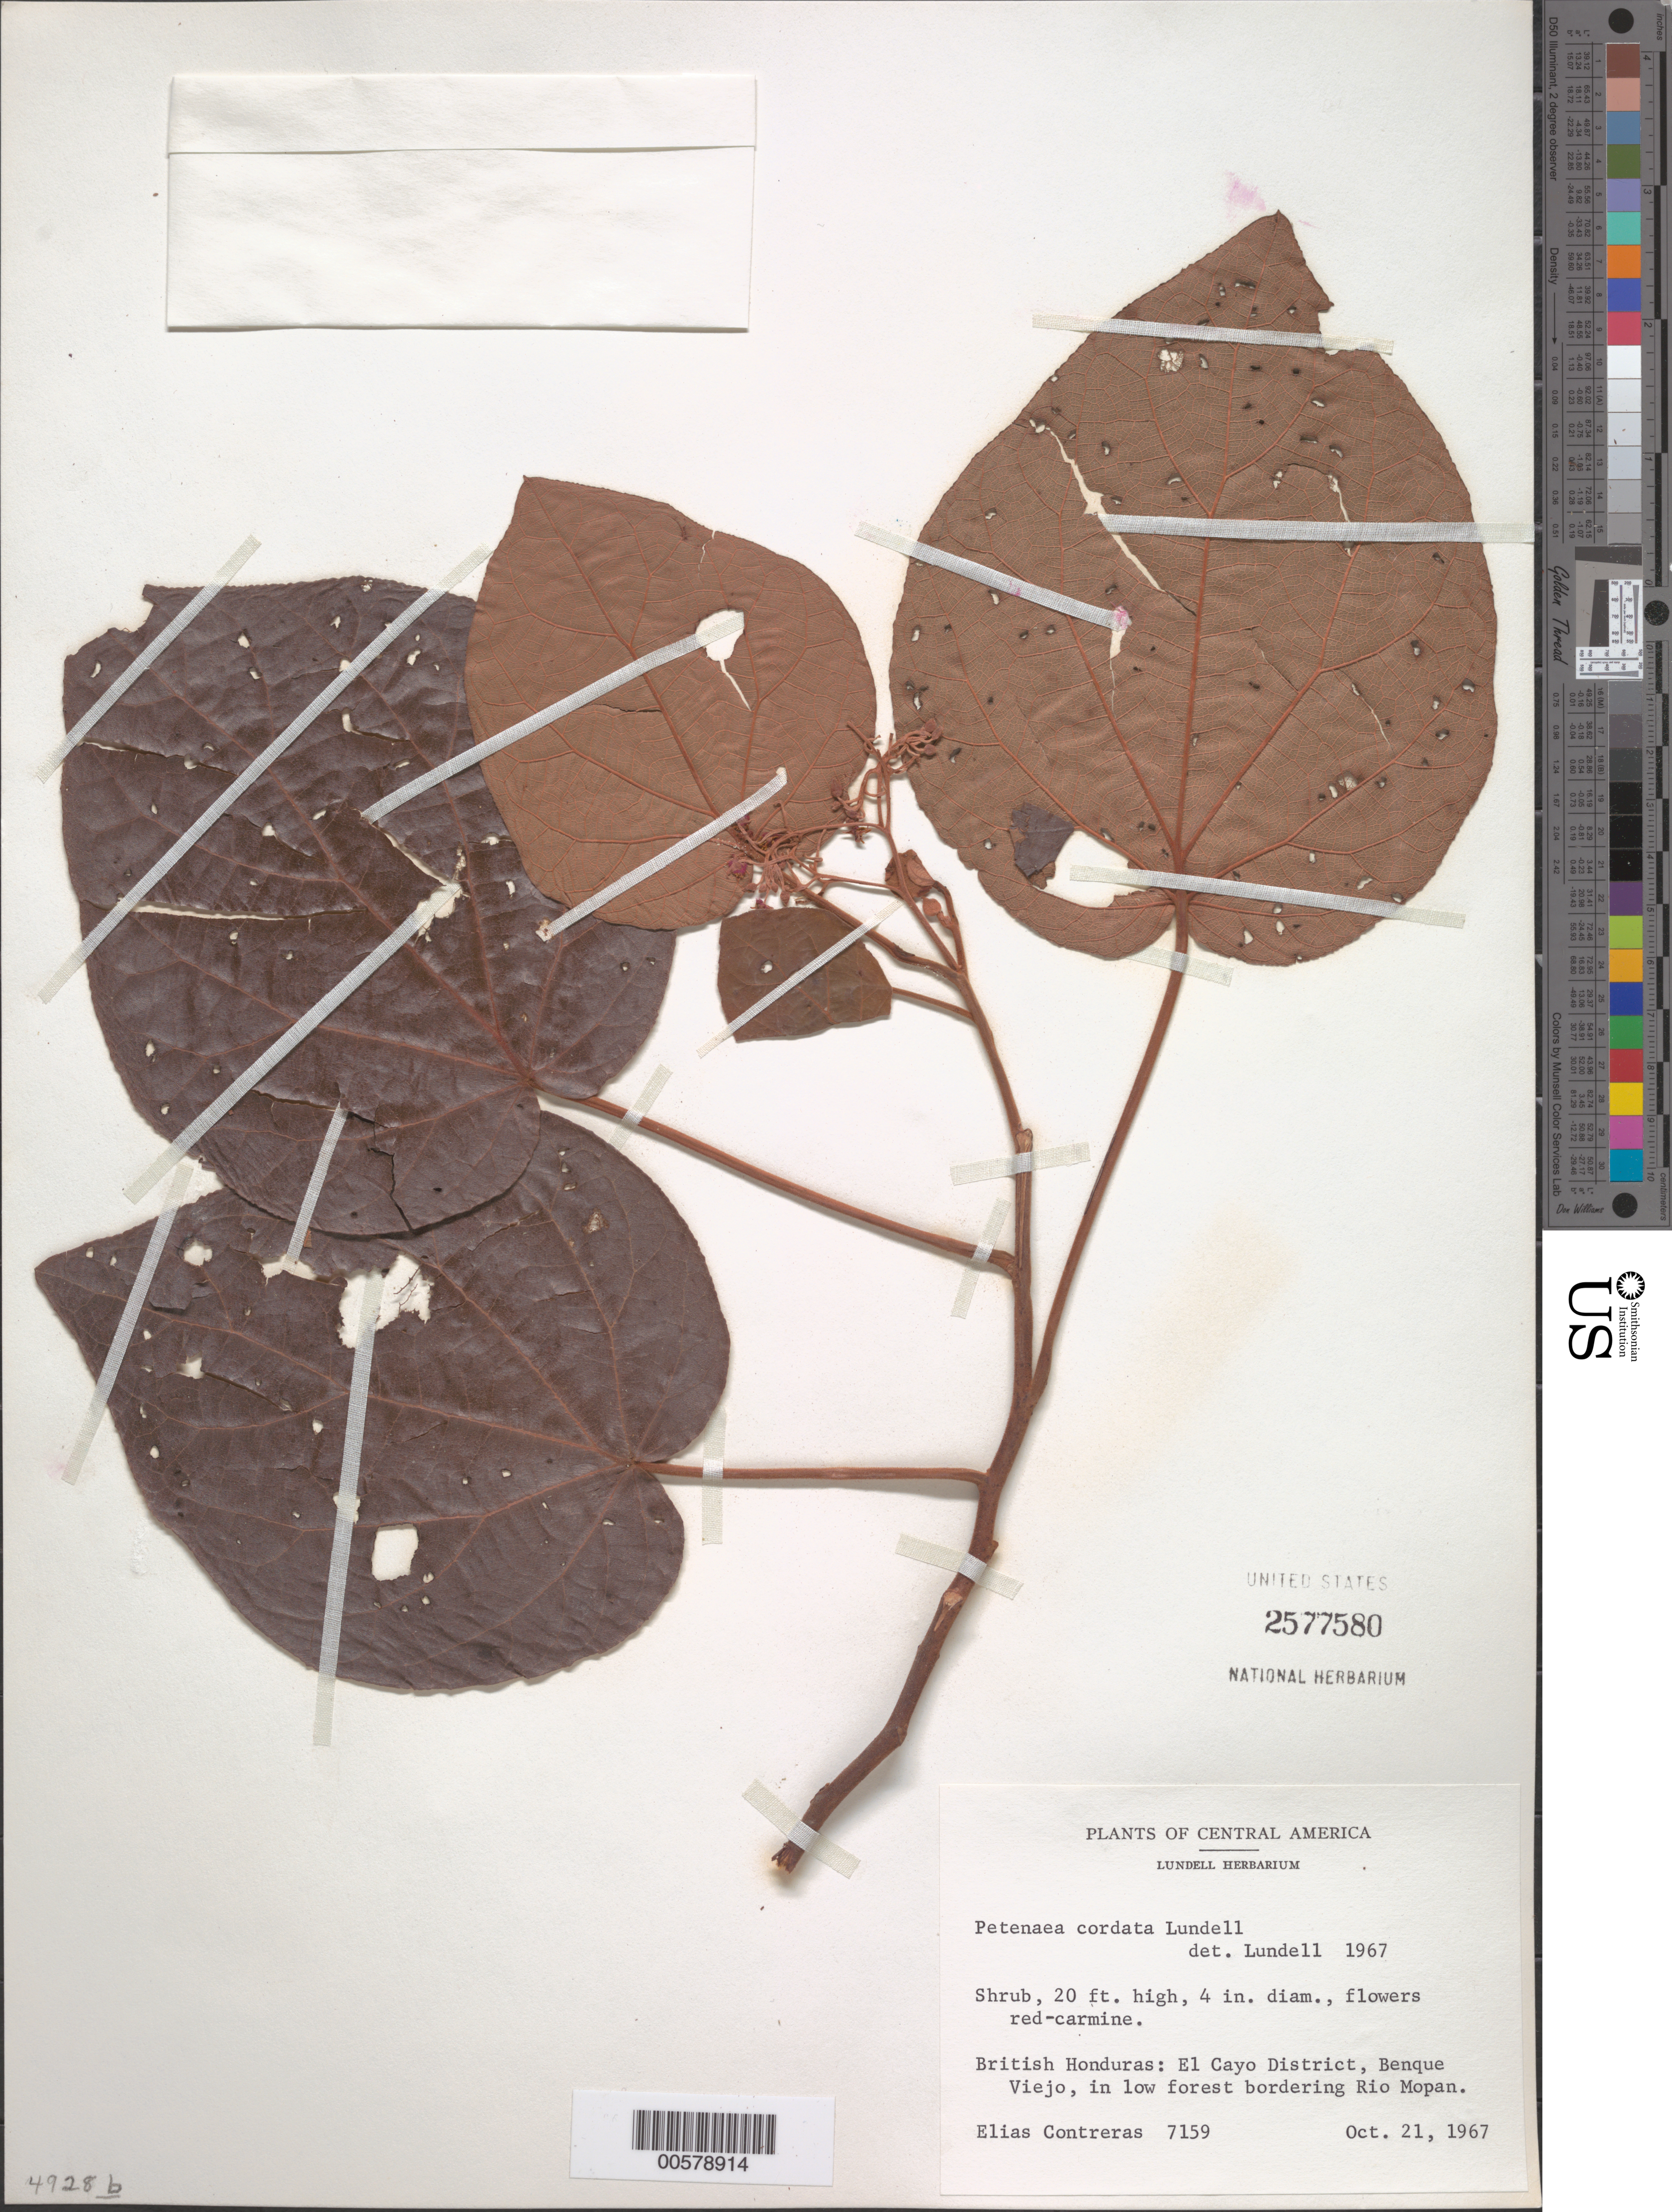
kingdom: Plantae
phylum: Tracheophyta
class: Magnoliopsida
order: Huerteales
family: Petenaeaceae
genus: Petenaea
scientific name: Petenaea cordata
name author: Lundell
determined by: Lundell, --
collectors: E. Contreras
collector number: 7159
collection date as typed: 21 Oct 1967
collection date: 1967-10-21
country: Belize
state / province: Cayo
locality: Benque Viejo, in low forest bordering Rio Mopan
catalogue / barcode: US 2577580